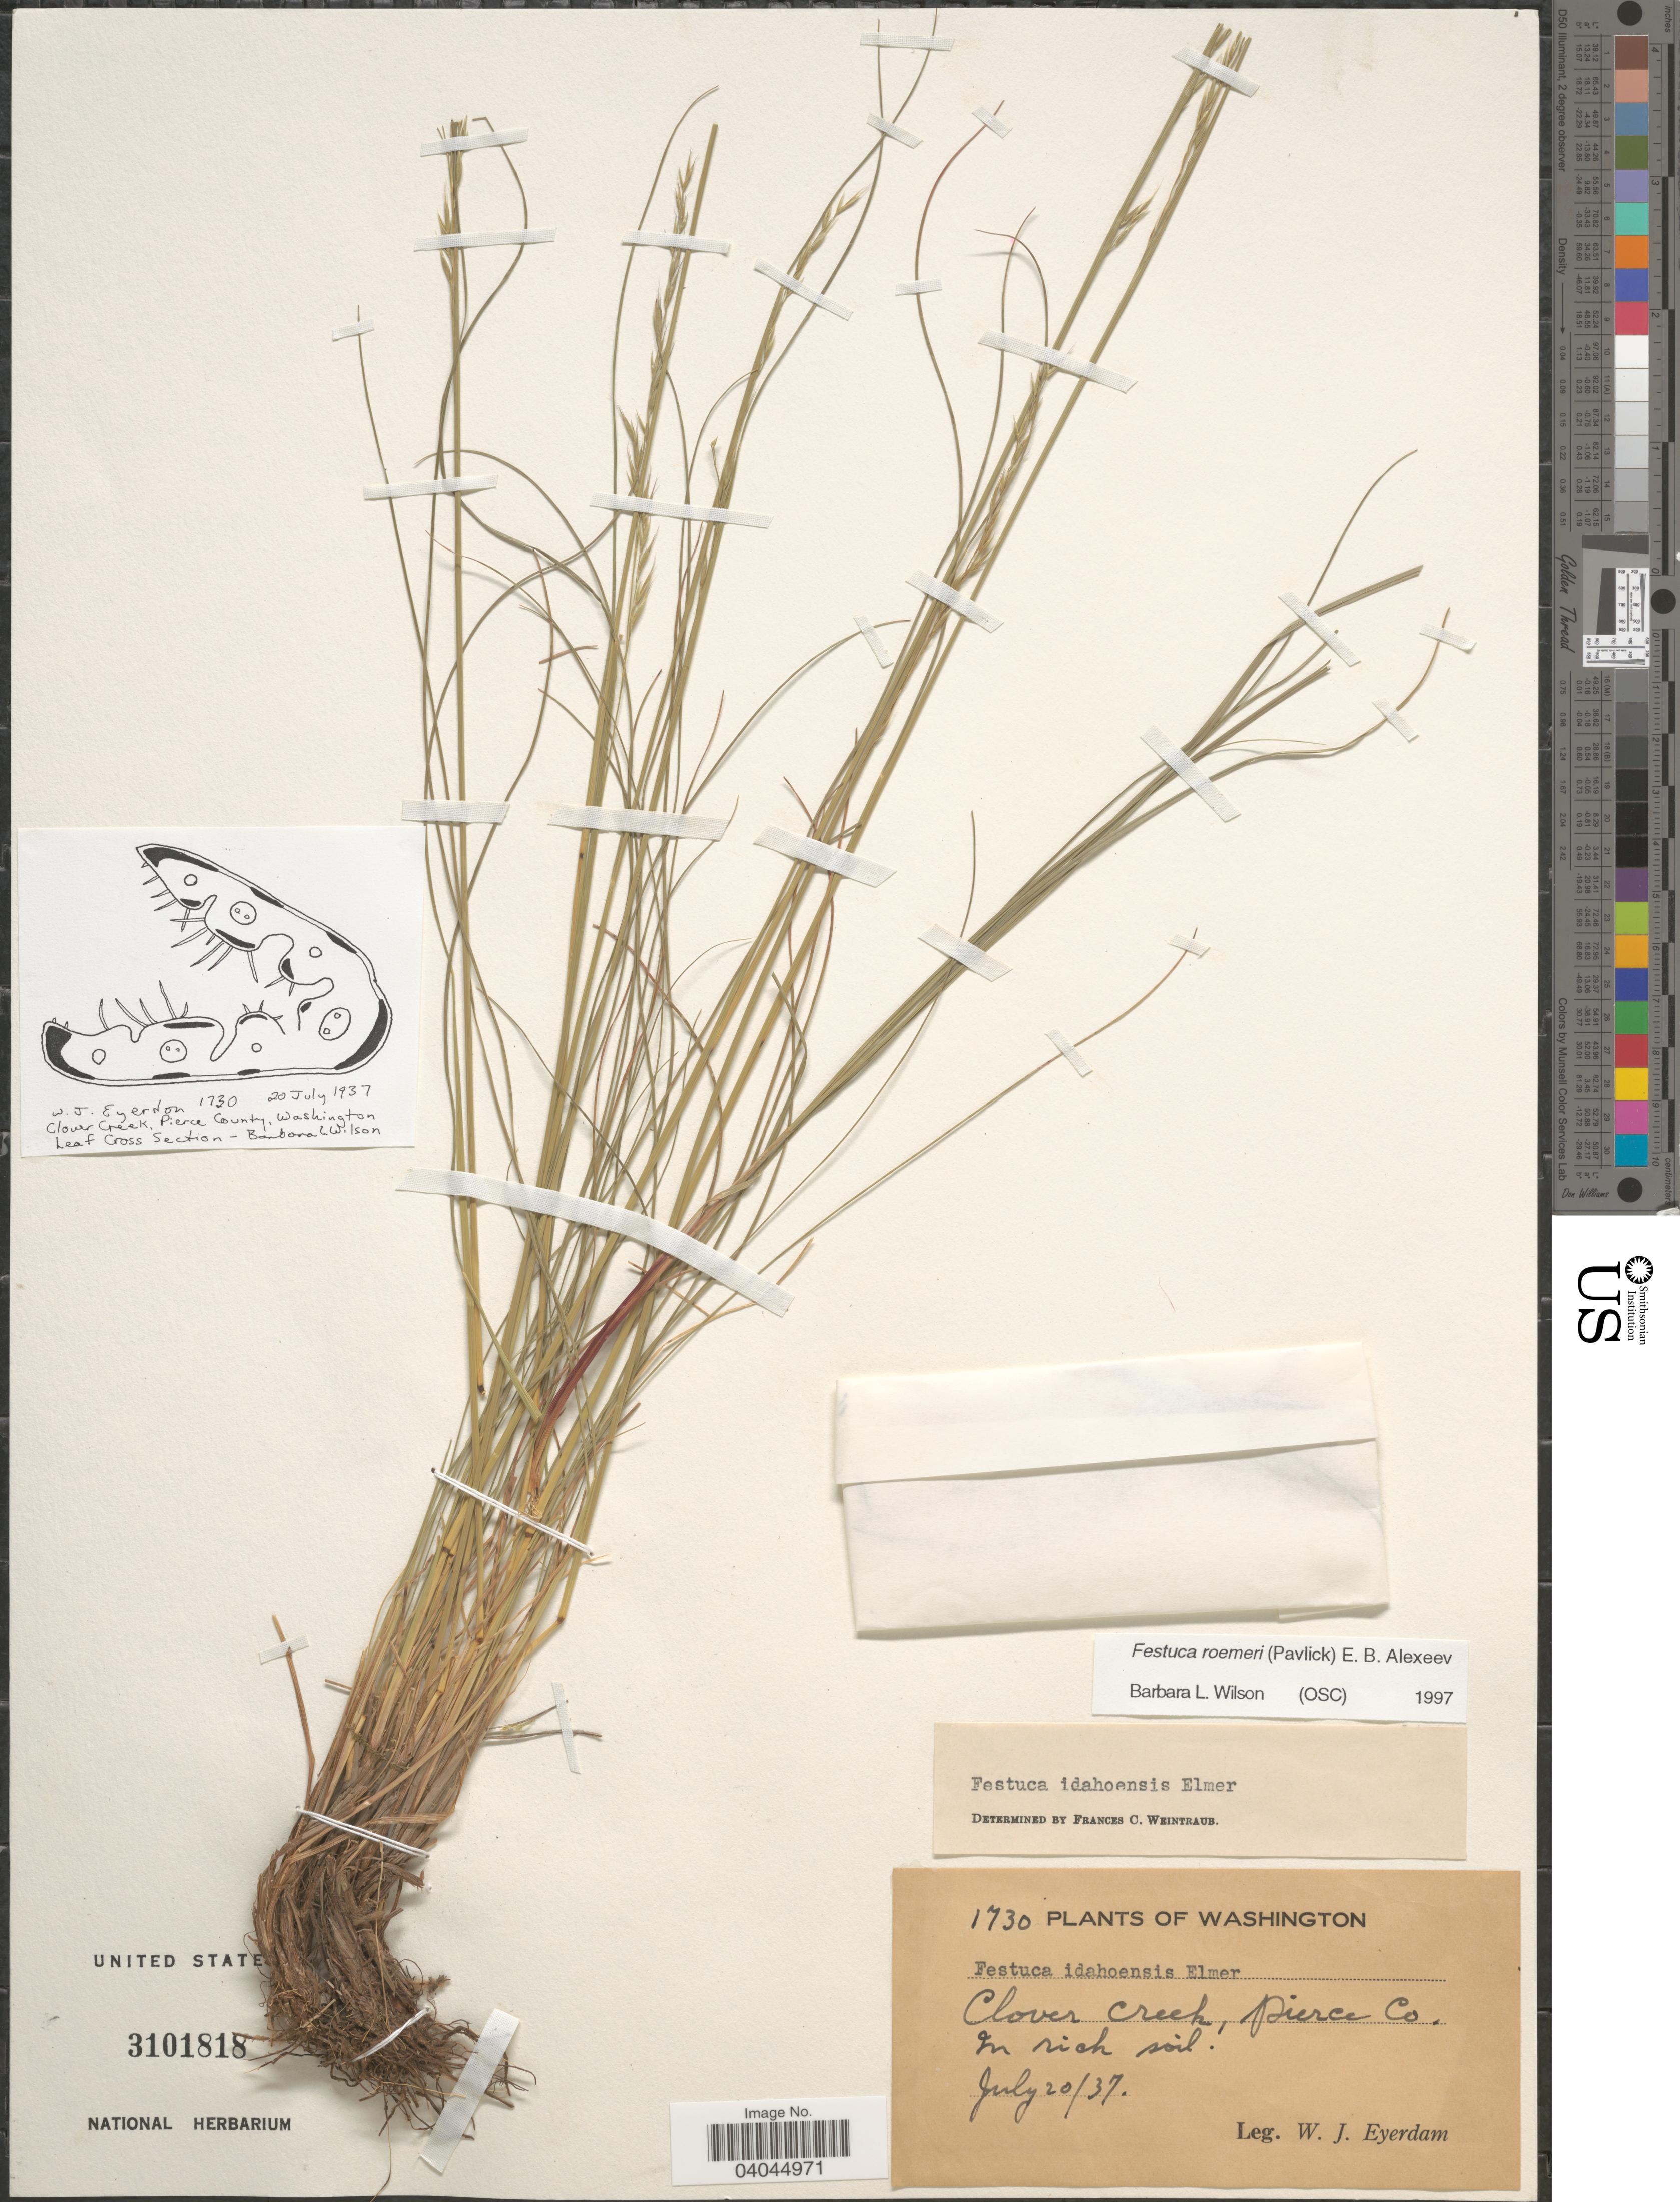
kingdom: Plantae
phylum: Tracheophyta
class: Liliopsida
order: Poales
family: Poaceae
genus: Festuca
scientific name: Festuca roemeri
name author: (Pavlick) E.B. Alexeev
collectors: W. J. Eyerdam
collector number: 1730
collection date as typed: Transcribed d/m/y: 20/7/37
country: United States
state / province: Washington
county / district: Pierce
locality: Clover Creek, Pierce Co.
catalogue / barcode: US 3101818